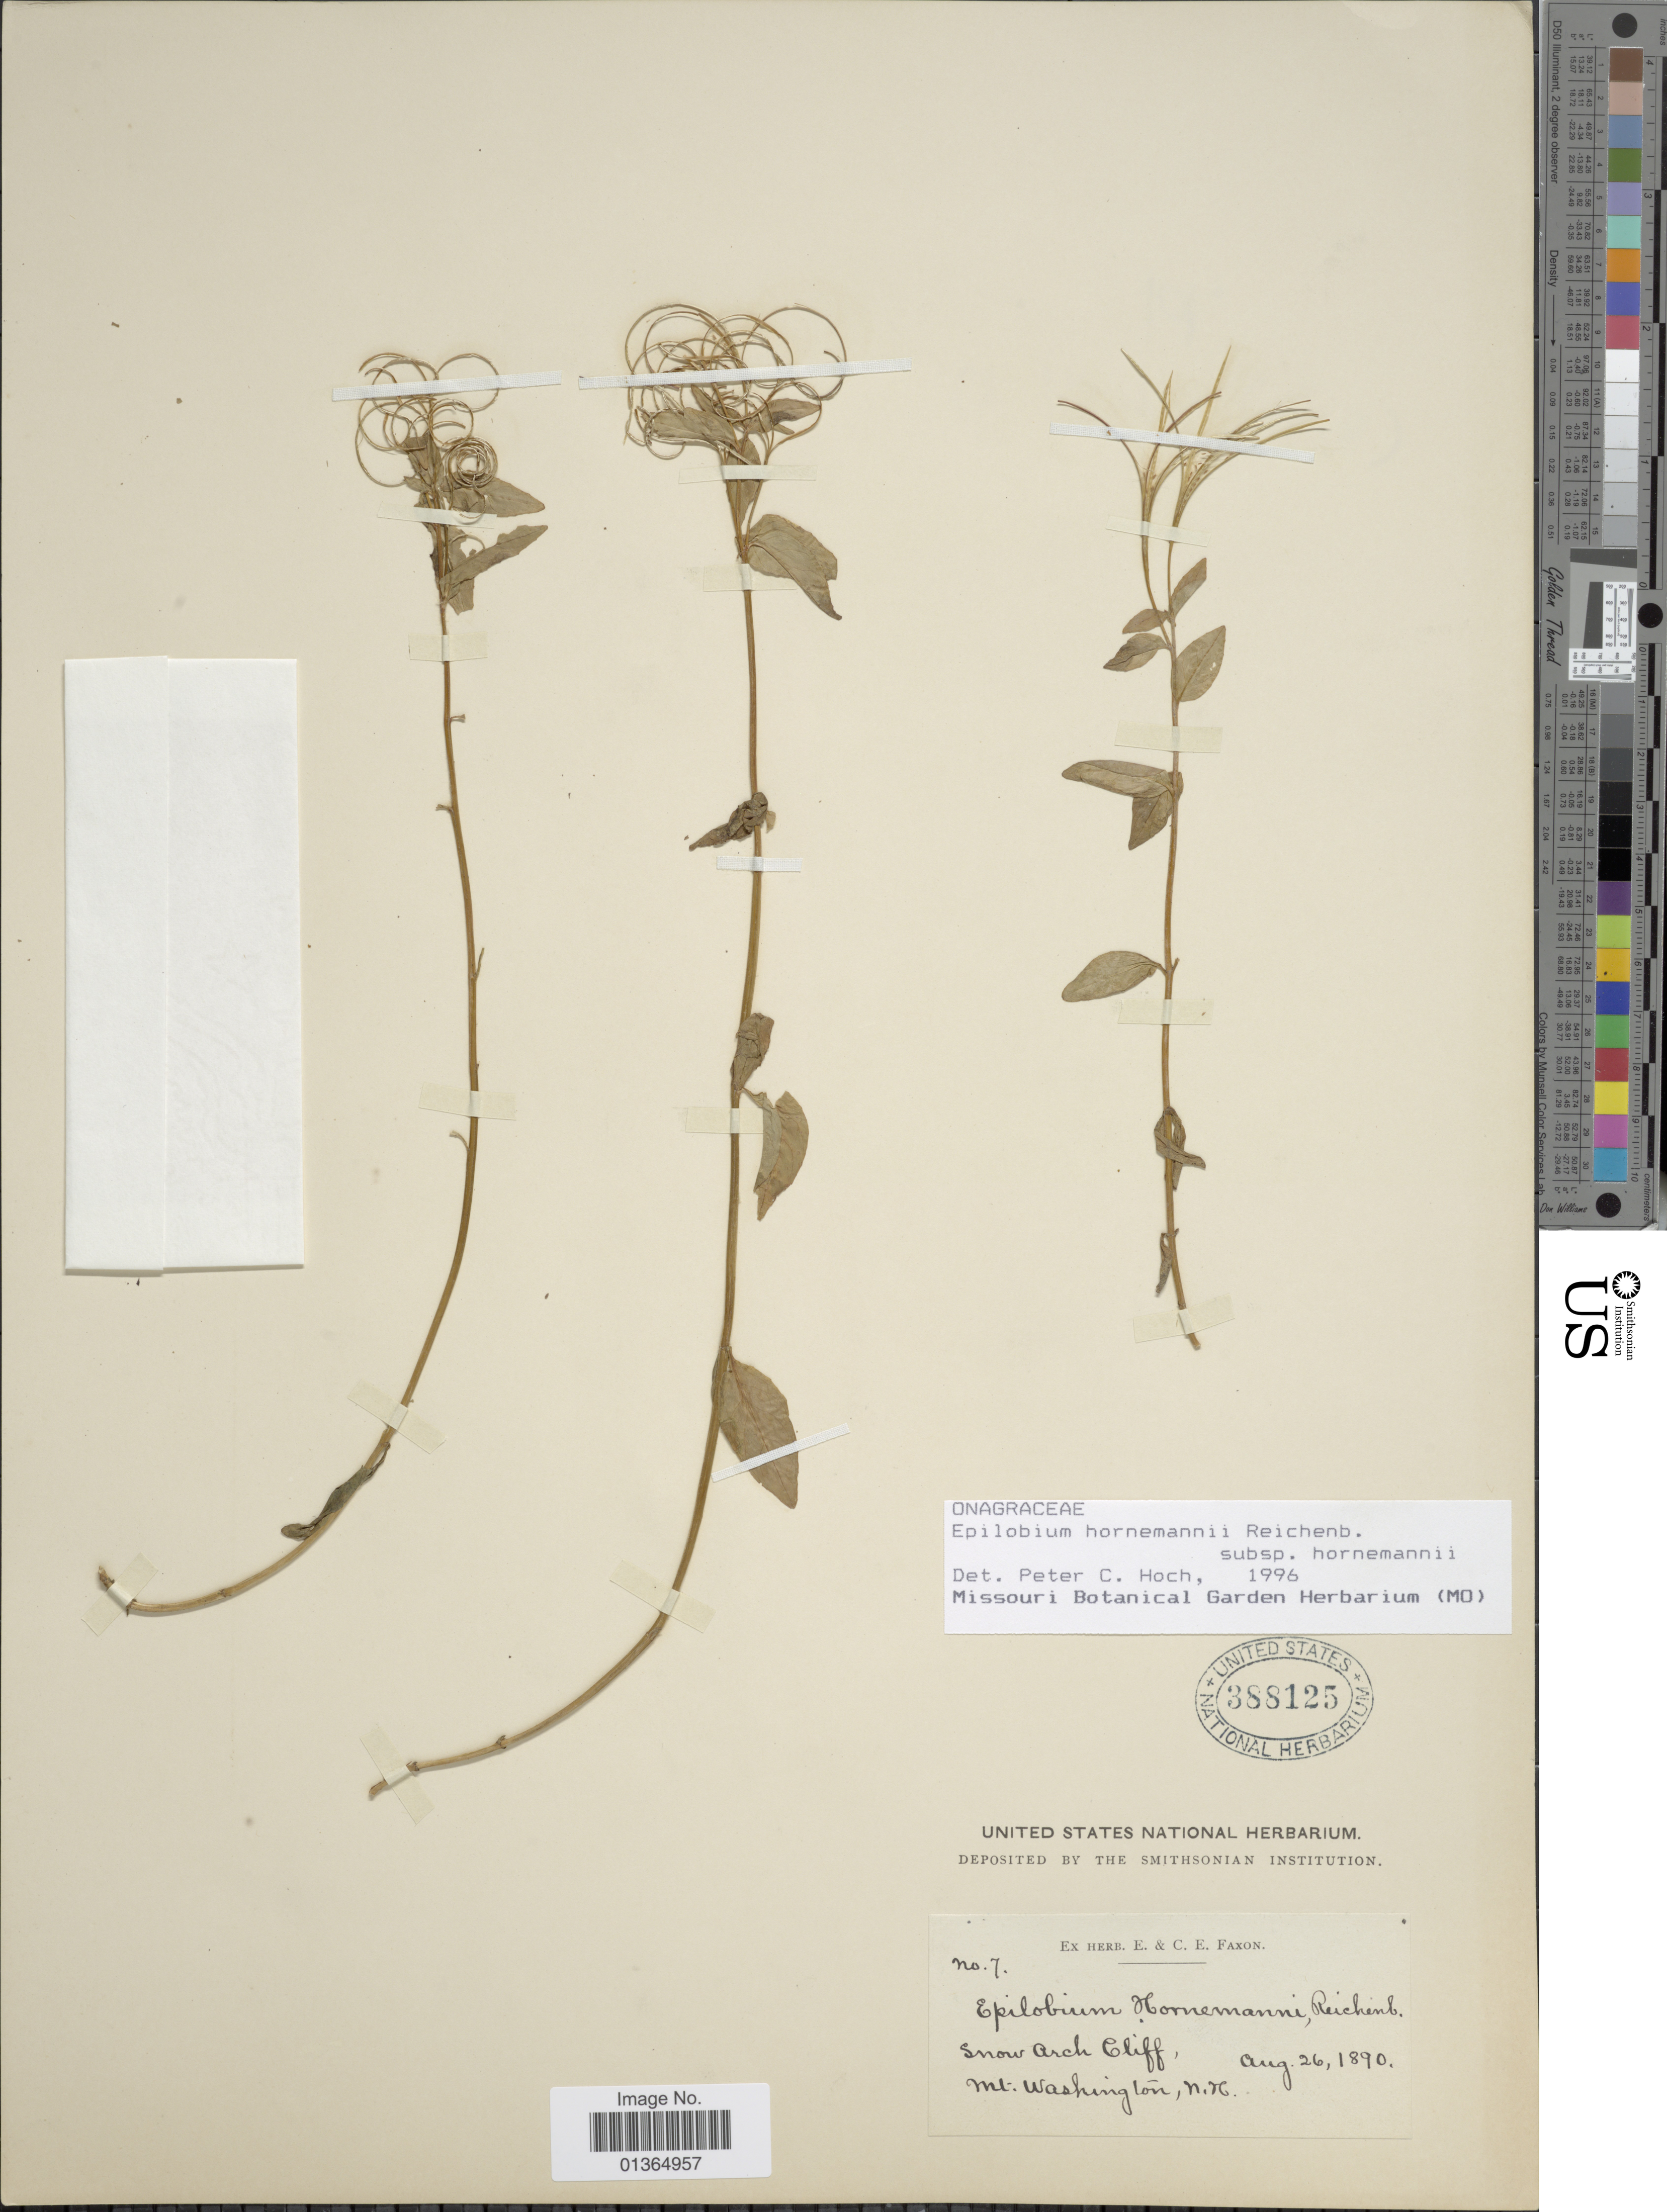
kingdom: Plantae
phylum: Tracheophyta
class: Magnoliopsida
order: Myrtales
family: Onagraceae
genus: Epilobium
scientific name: Epilobium hornemannii subsp. hornemannii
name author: Rchb.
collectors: ex herb. E. & C.E. Faxon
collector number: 7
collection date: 1890-08-26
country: United States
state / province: Washington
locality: Snow Arch Cliff, N.H.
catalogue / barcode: US 388125